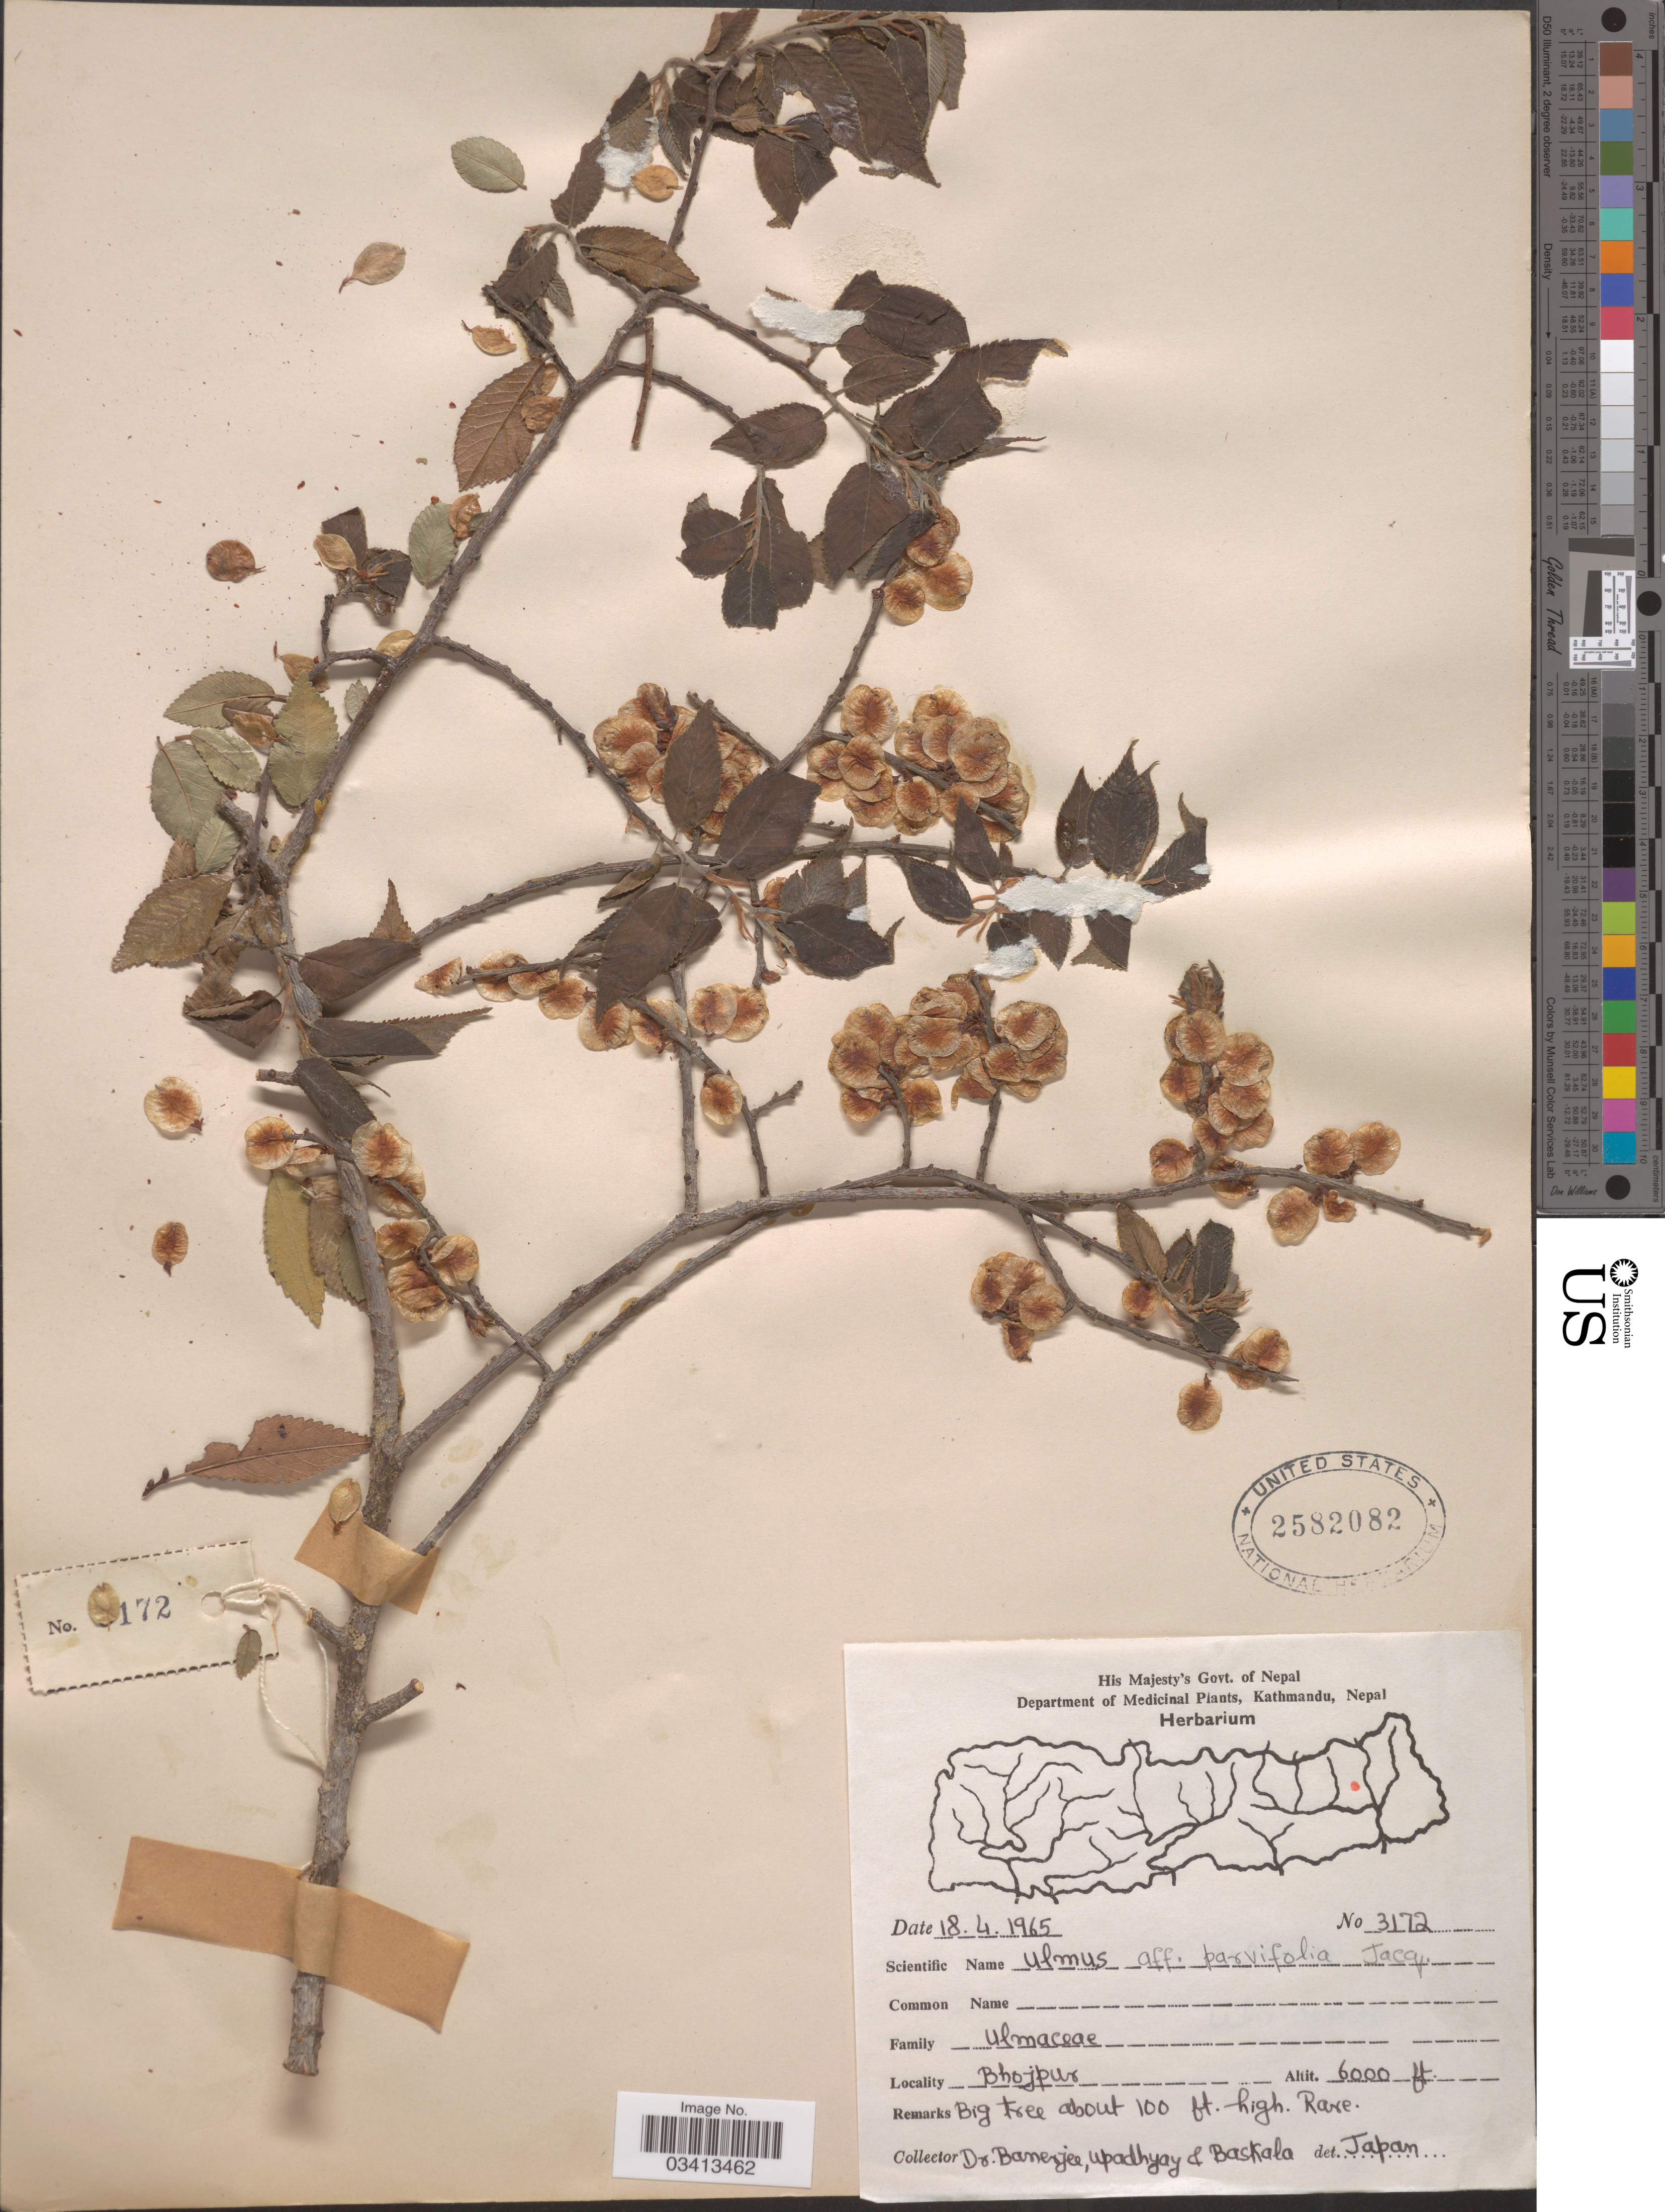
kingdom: Plantae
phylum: Tracheophyta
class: Magnoliopsida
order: Rosales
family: Ulmaceae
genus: Ulmus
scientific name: Ulmus parvifolia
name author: Jacq.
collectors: -. Banerjee, Upadhyay, -- & -. Baskala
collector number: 3172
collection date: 1965-04-18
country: Nepal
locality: Bhojpur.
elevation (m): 1829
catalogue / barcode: US 2582082